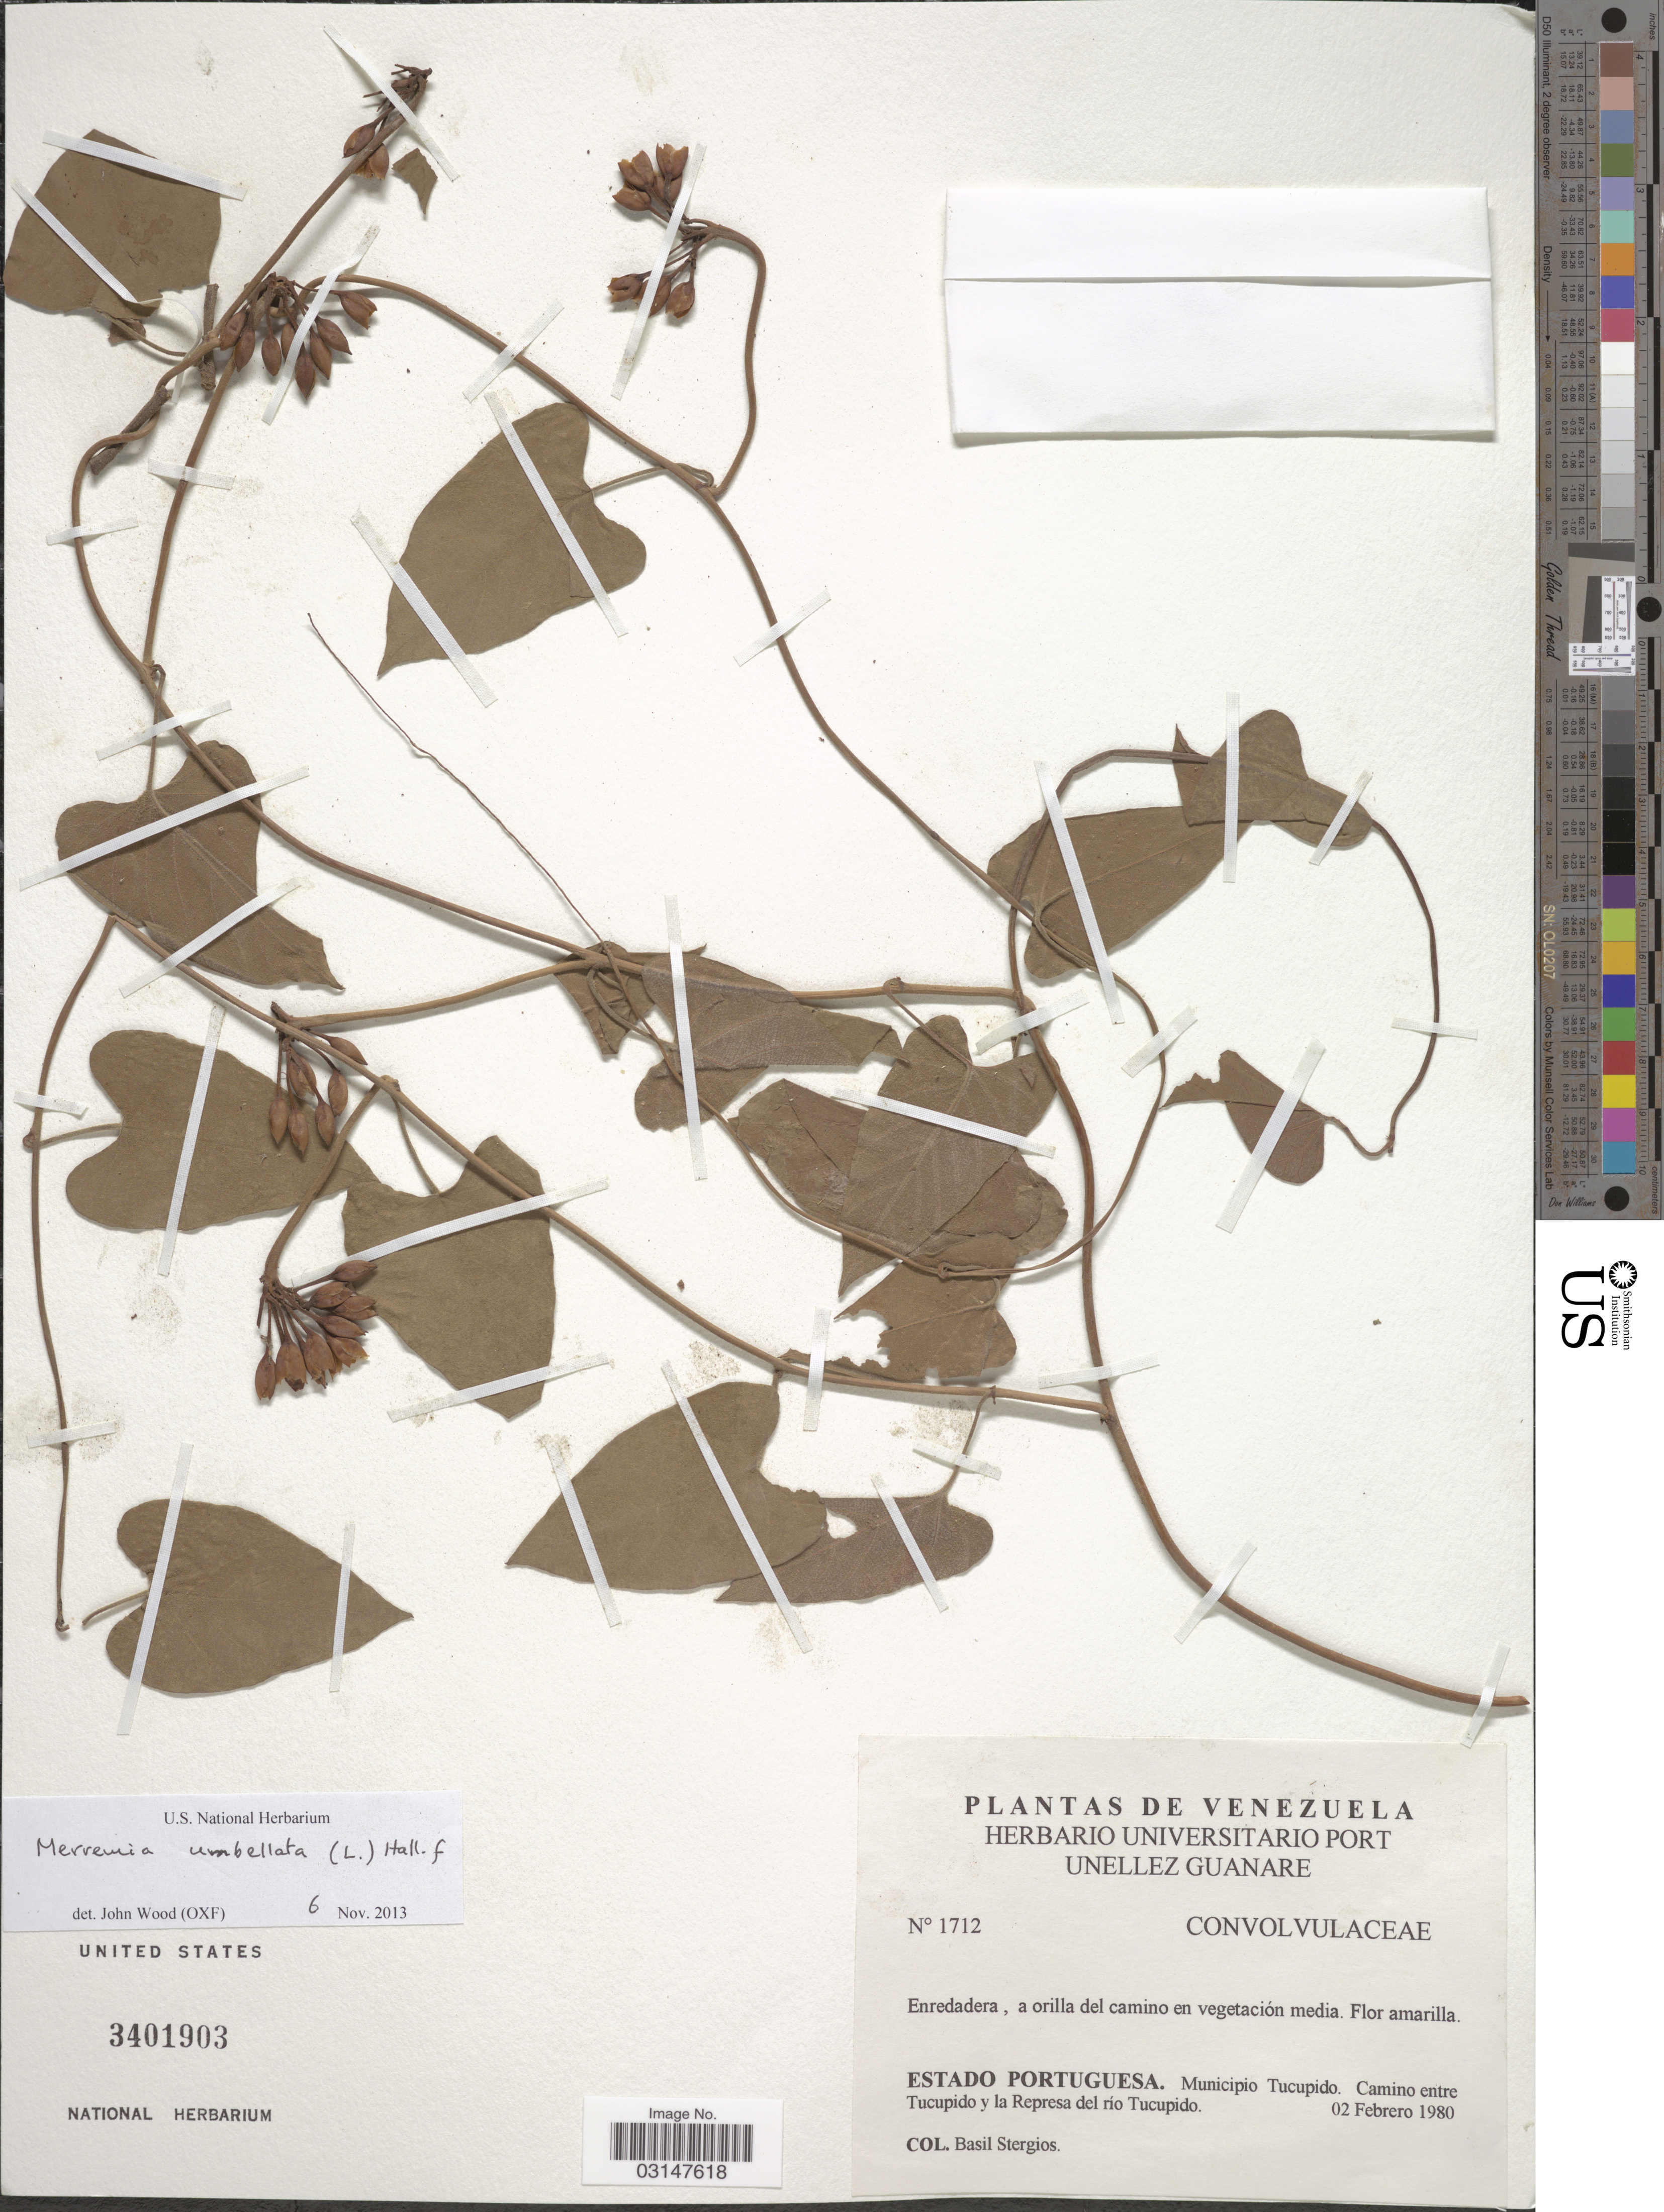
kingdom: Plantae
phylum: Tracheophyta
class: Magnoliopsida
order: Solanales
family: Convolvulaceae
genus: Camonea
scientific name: Camonea umbellata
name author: (L.) A. R. Simões & Staples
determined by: Strong, Mark T., (BOT), Smithsonian Institution - National Museum of Natural History (UNITED STATES)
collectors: B. G. Stergios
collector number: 1712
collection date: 1980-02-02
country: Venezuela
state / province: Portuguesa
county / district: Tucupido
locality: Camino entre Tucupido y la Represa del río Tucupido.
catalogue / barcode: US 3401903